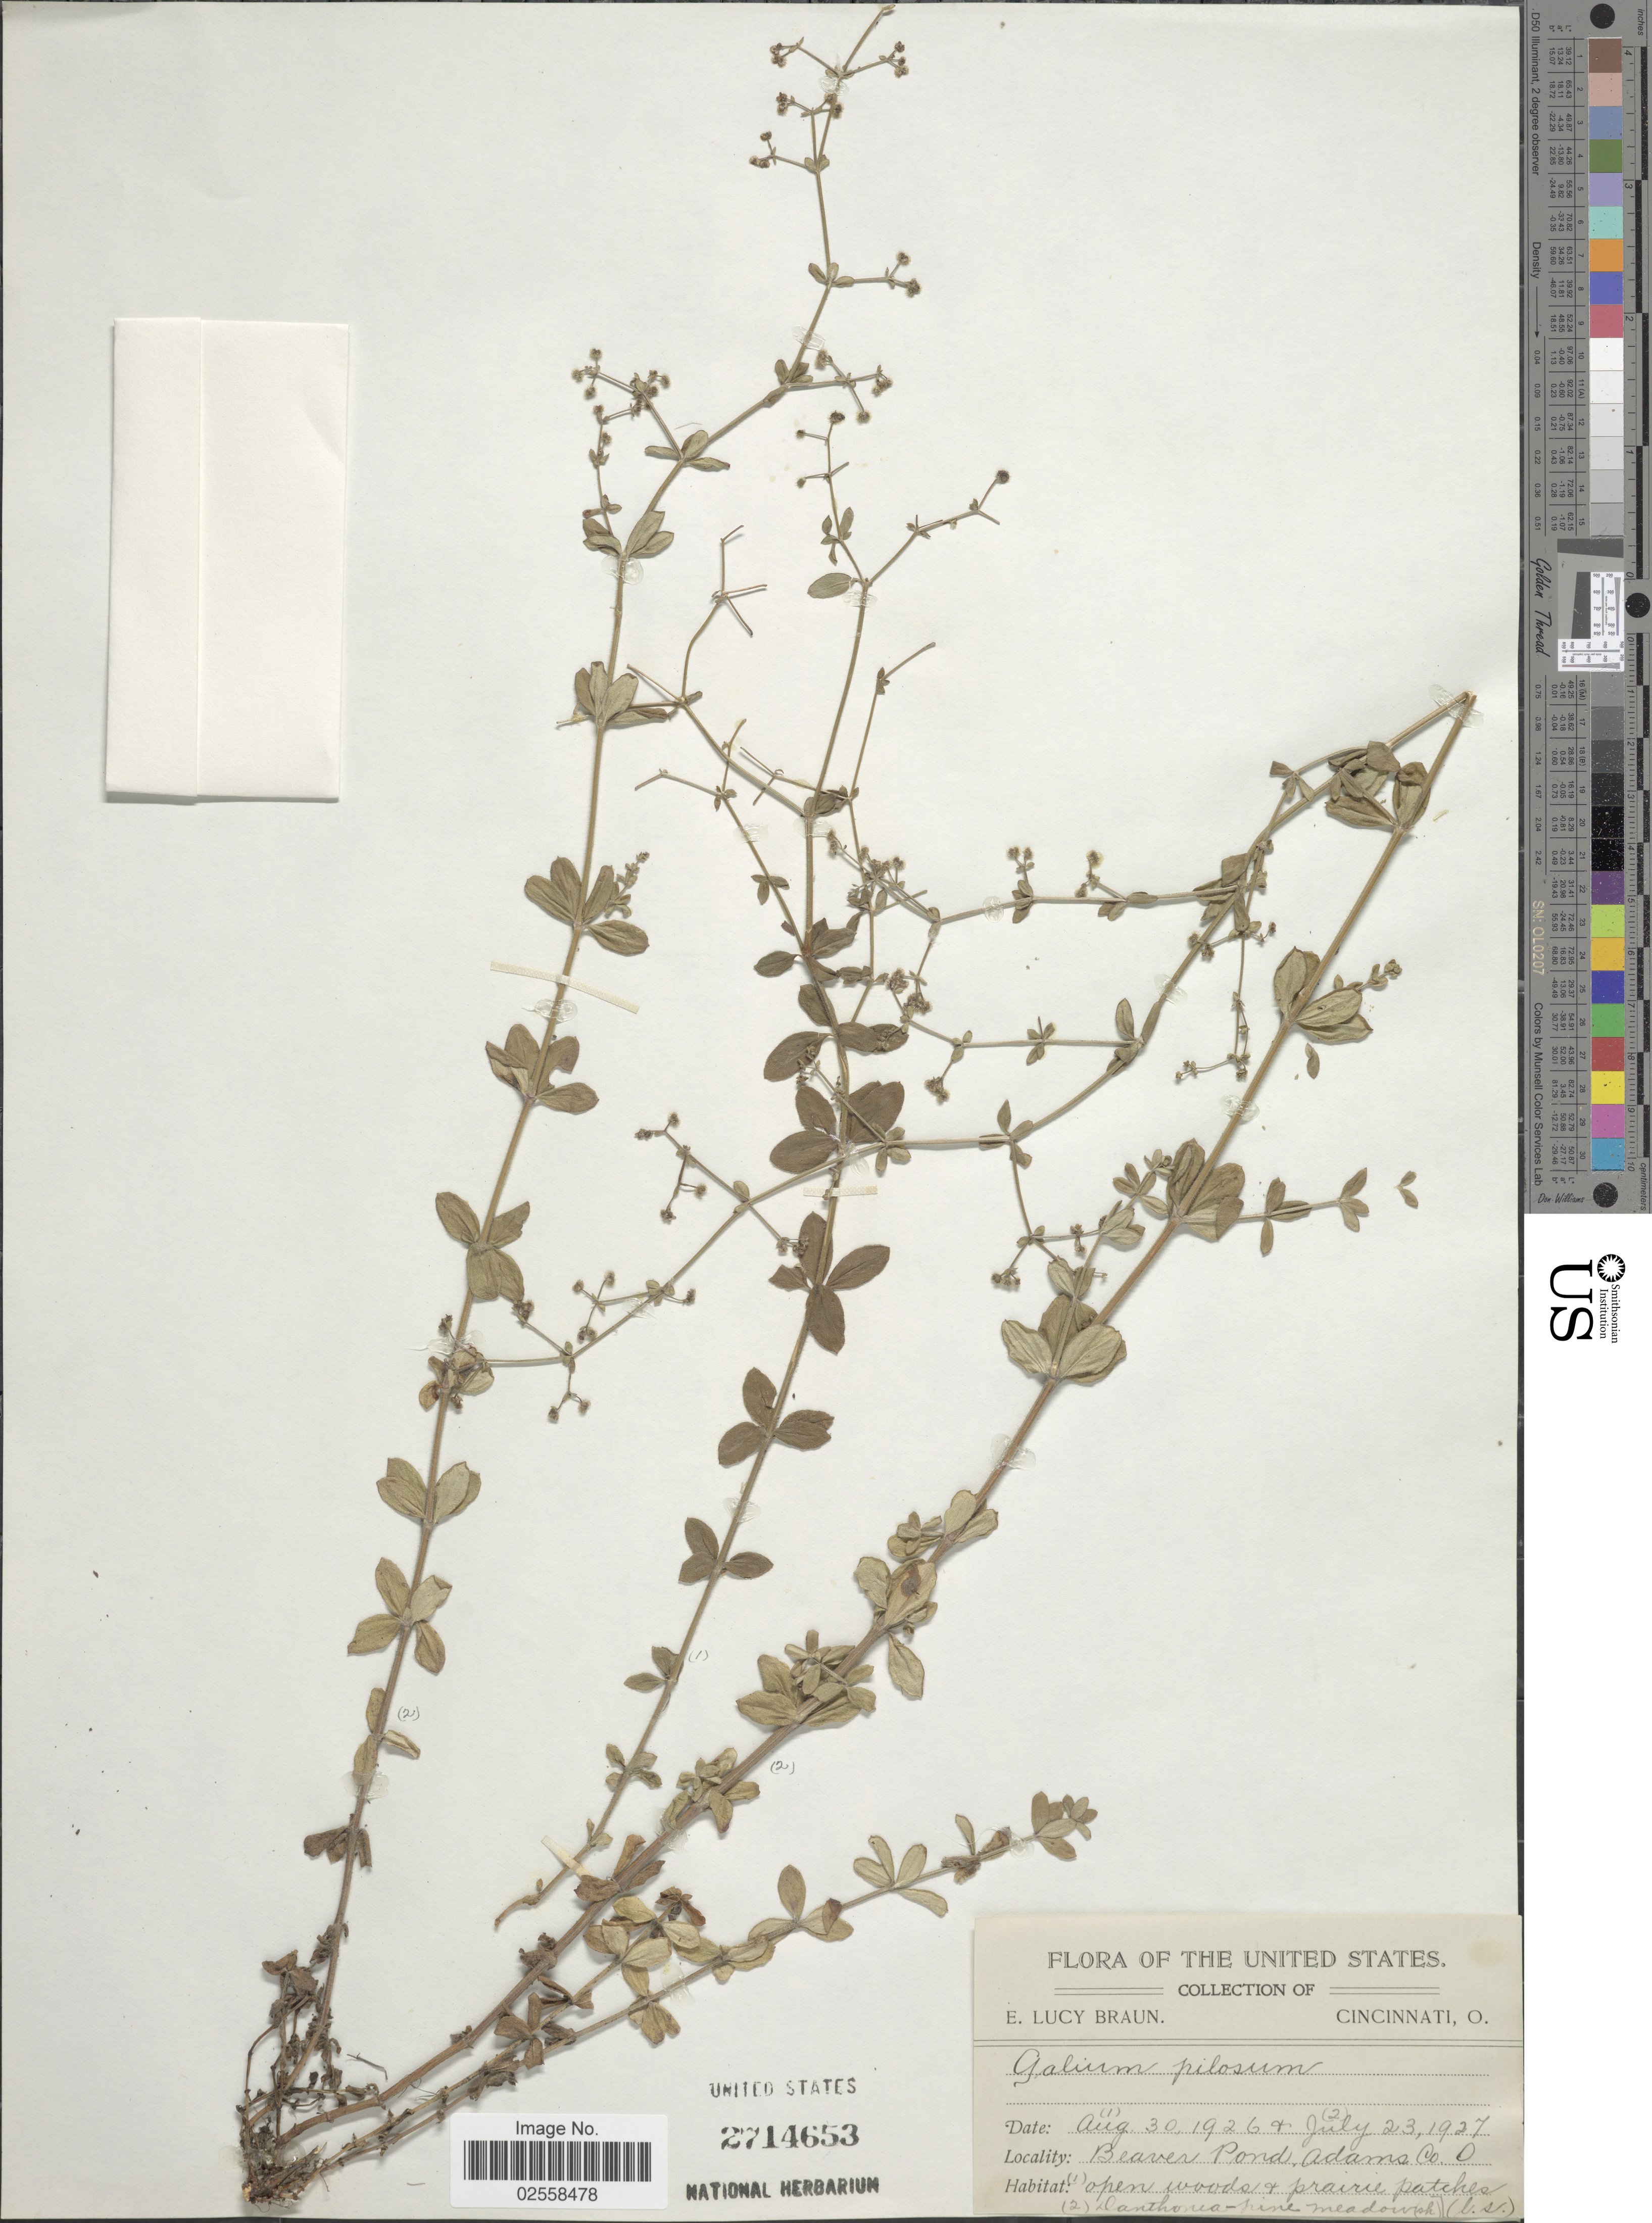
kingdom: Plantae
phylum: Tracheophyta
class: Magnoliopsida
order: Gentianales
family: Rubiaceae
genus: Galium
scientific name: Galium pilosum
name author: Aiton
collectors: E. L. Braun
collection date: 1927-07-23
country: United States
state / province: Ohio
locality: Beaver Pond, Adams Co.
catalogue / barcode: US 2714653